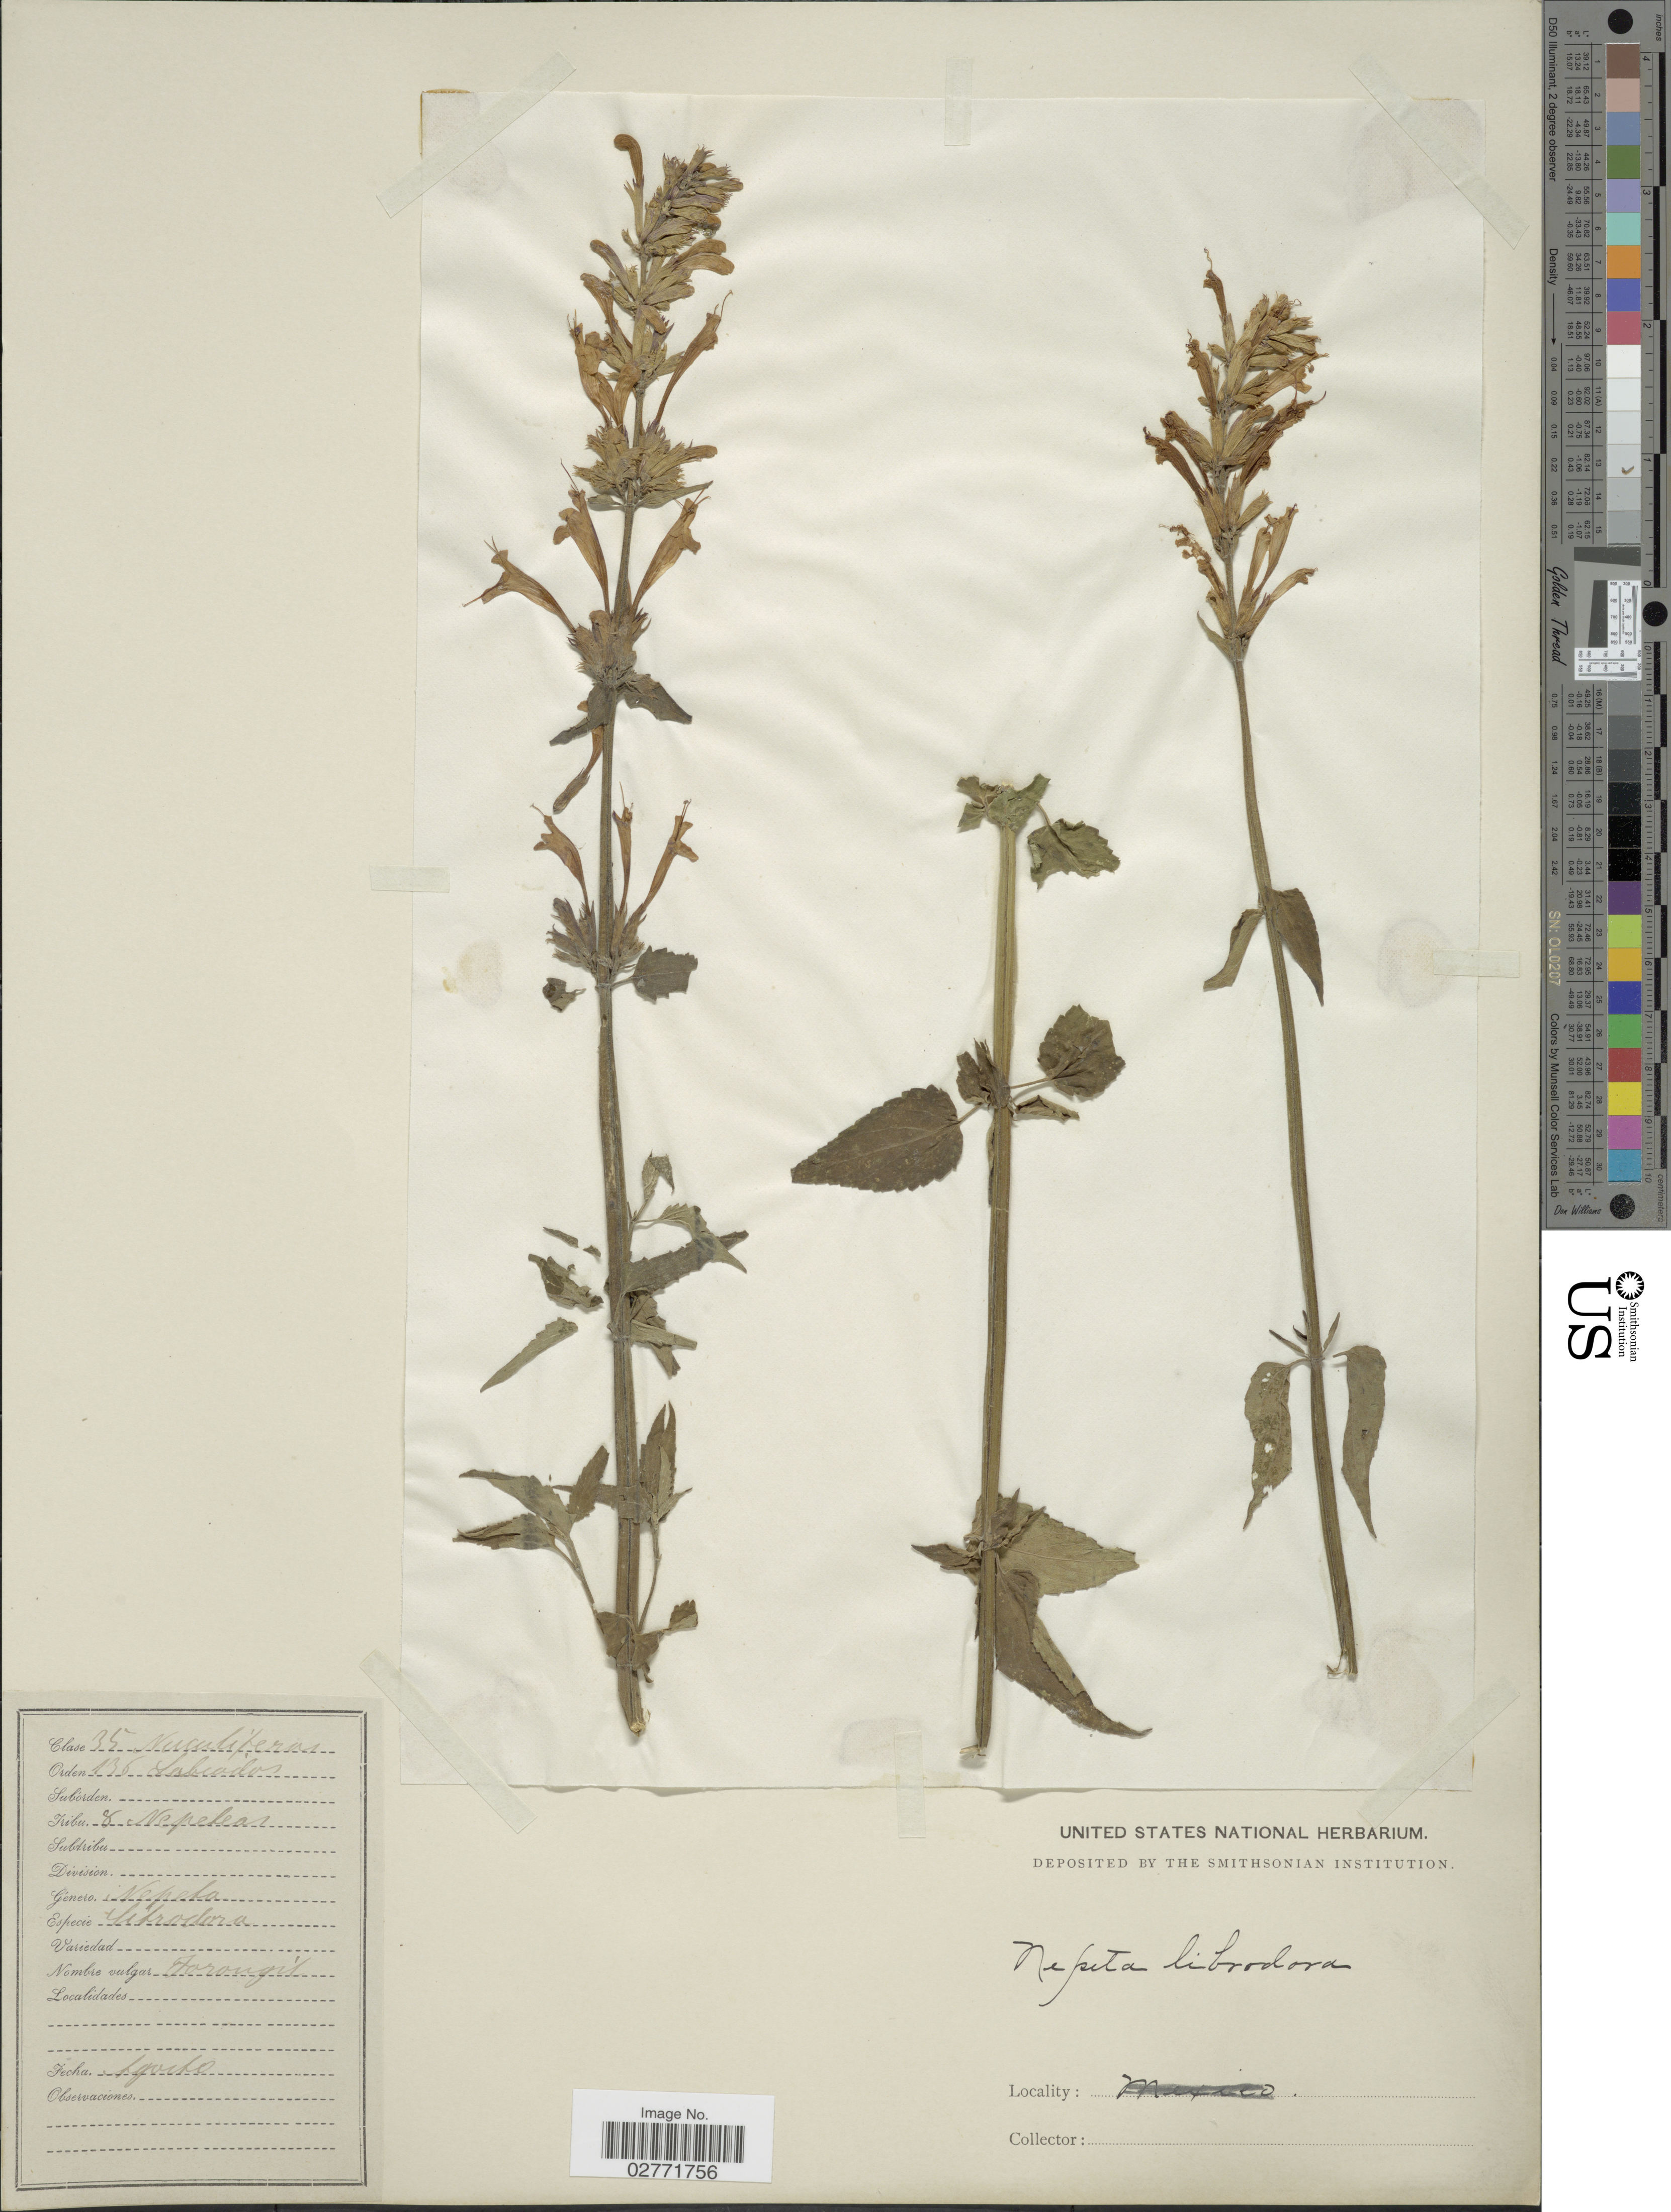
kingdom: Plantae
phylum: Tracheophyta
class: Magnoliopsida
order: Lamiales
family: Lamiaceae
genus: Nepeta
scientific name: Nepeta sp.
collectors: ex herb. United States National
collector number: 35/136?